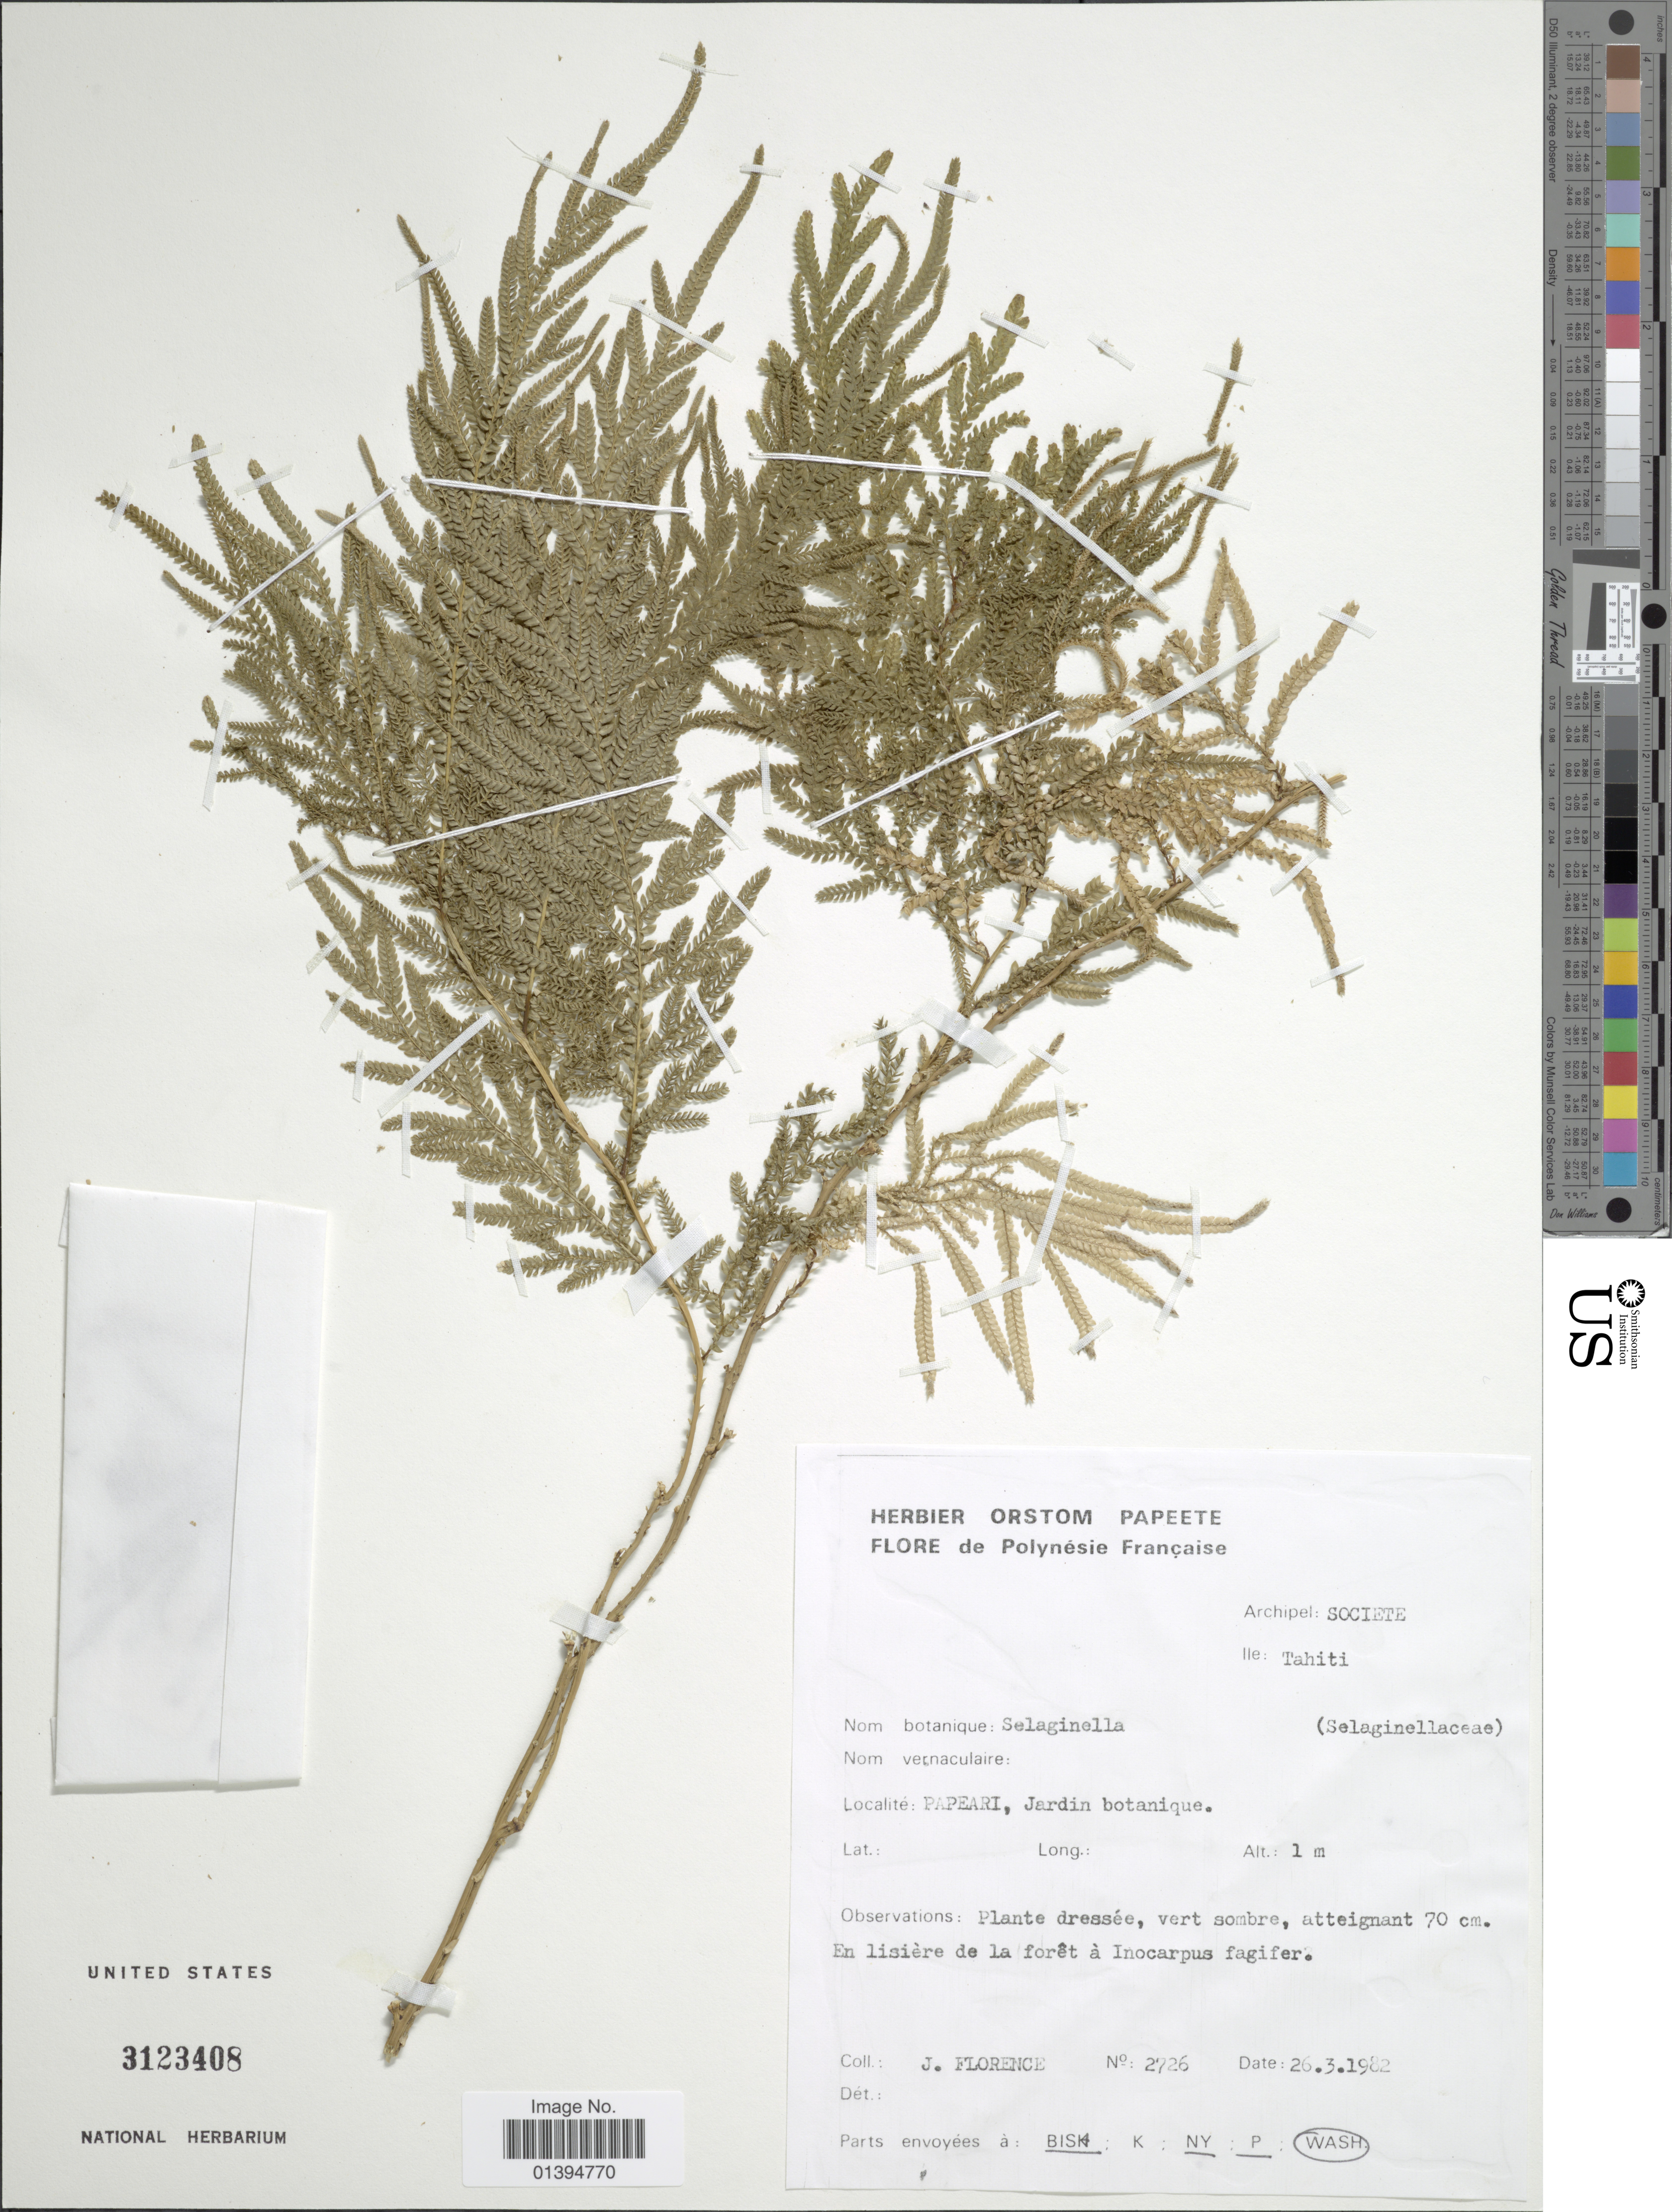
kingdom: Plantae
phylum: Tracheophyta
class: Lycopodiopsida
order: Selaginellales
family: Selaginellaceae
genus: Selaginella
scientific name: Selaginella willdenowii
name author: (Desv. ex Poir.) Baker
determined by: Florence, J.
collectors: J. Florence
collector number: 2726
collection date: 1982-03-26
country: French Polynesia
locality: Archipel Societe, Ile Tahiti, Papeari, jardin botanique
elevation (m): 1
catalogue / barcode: US 3123408